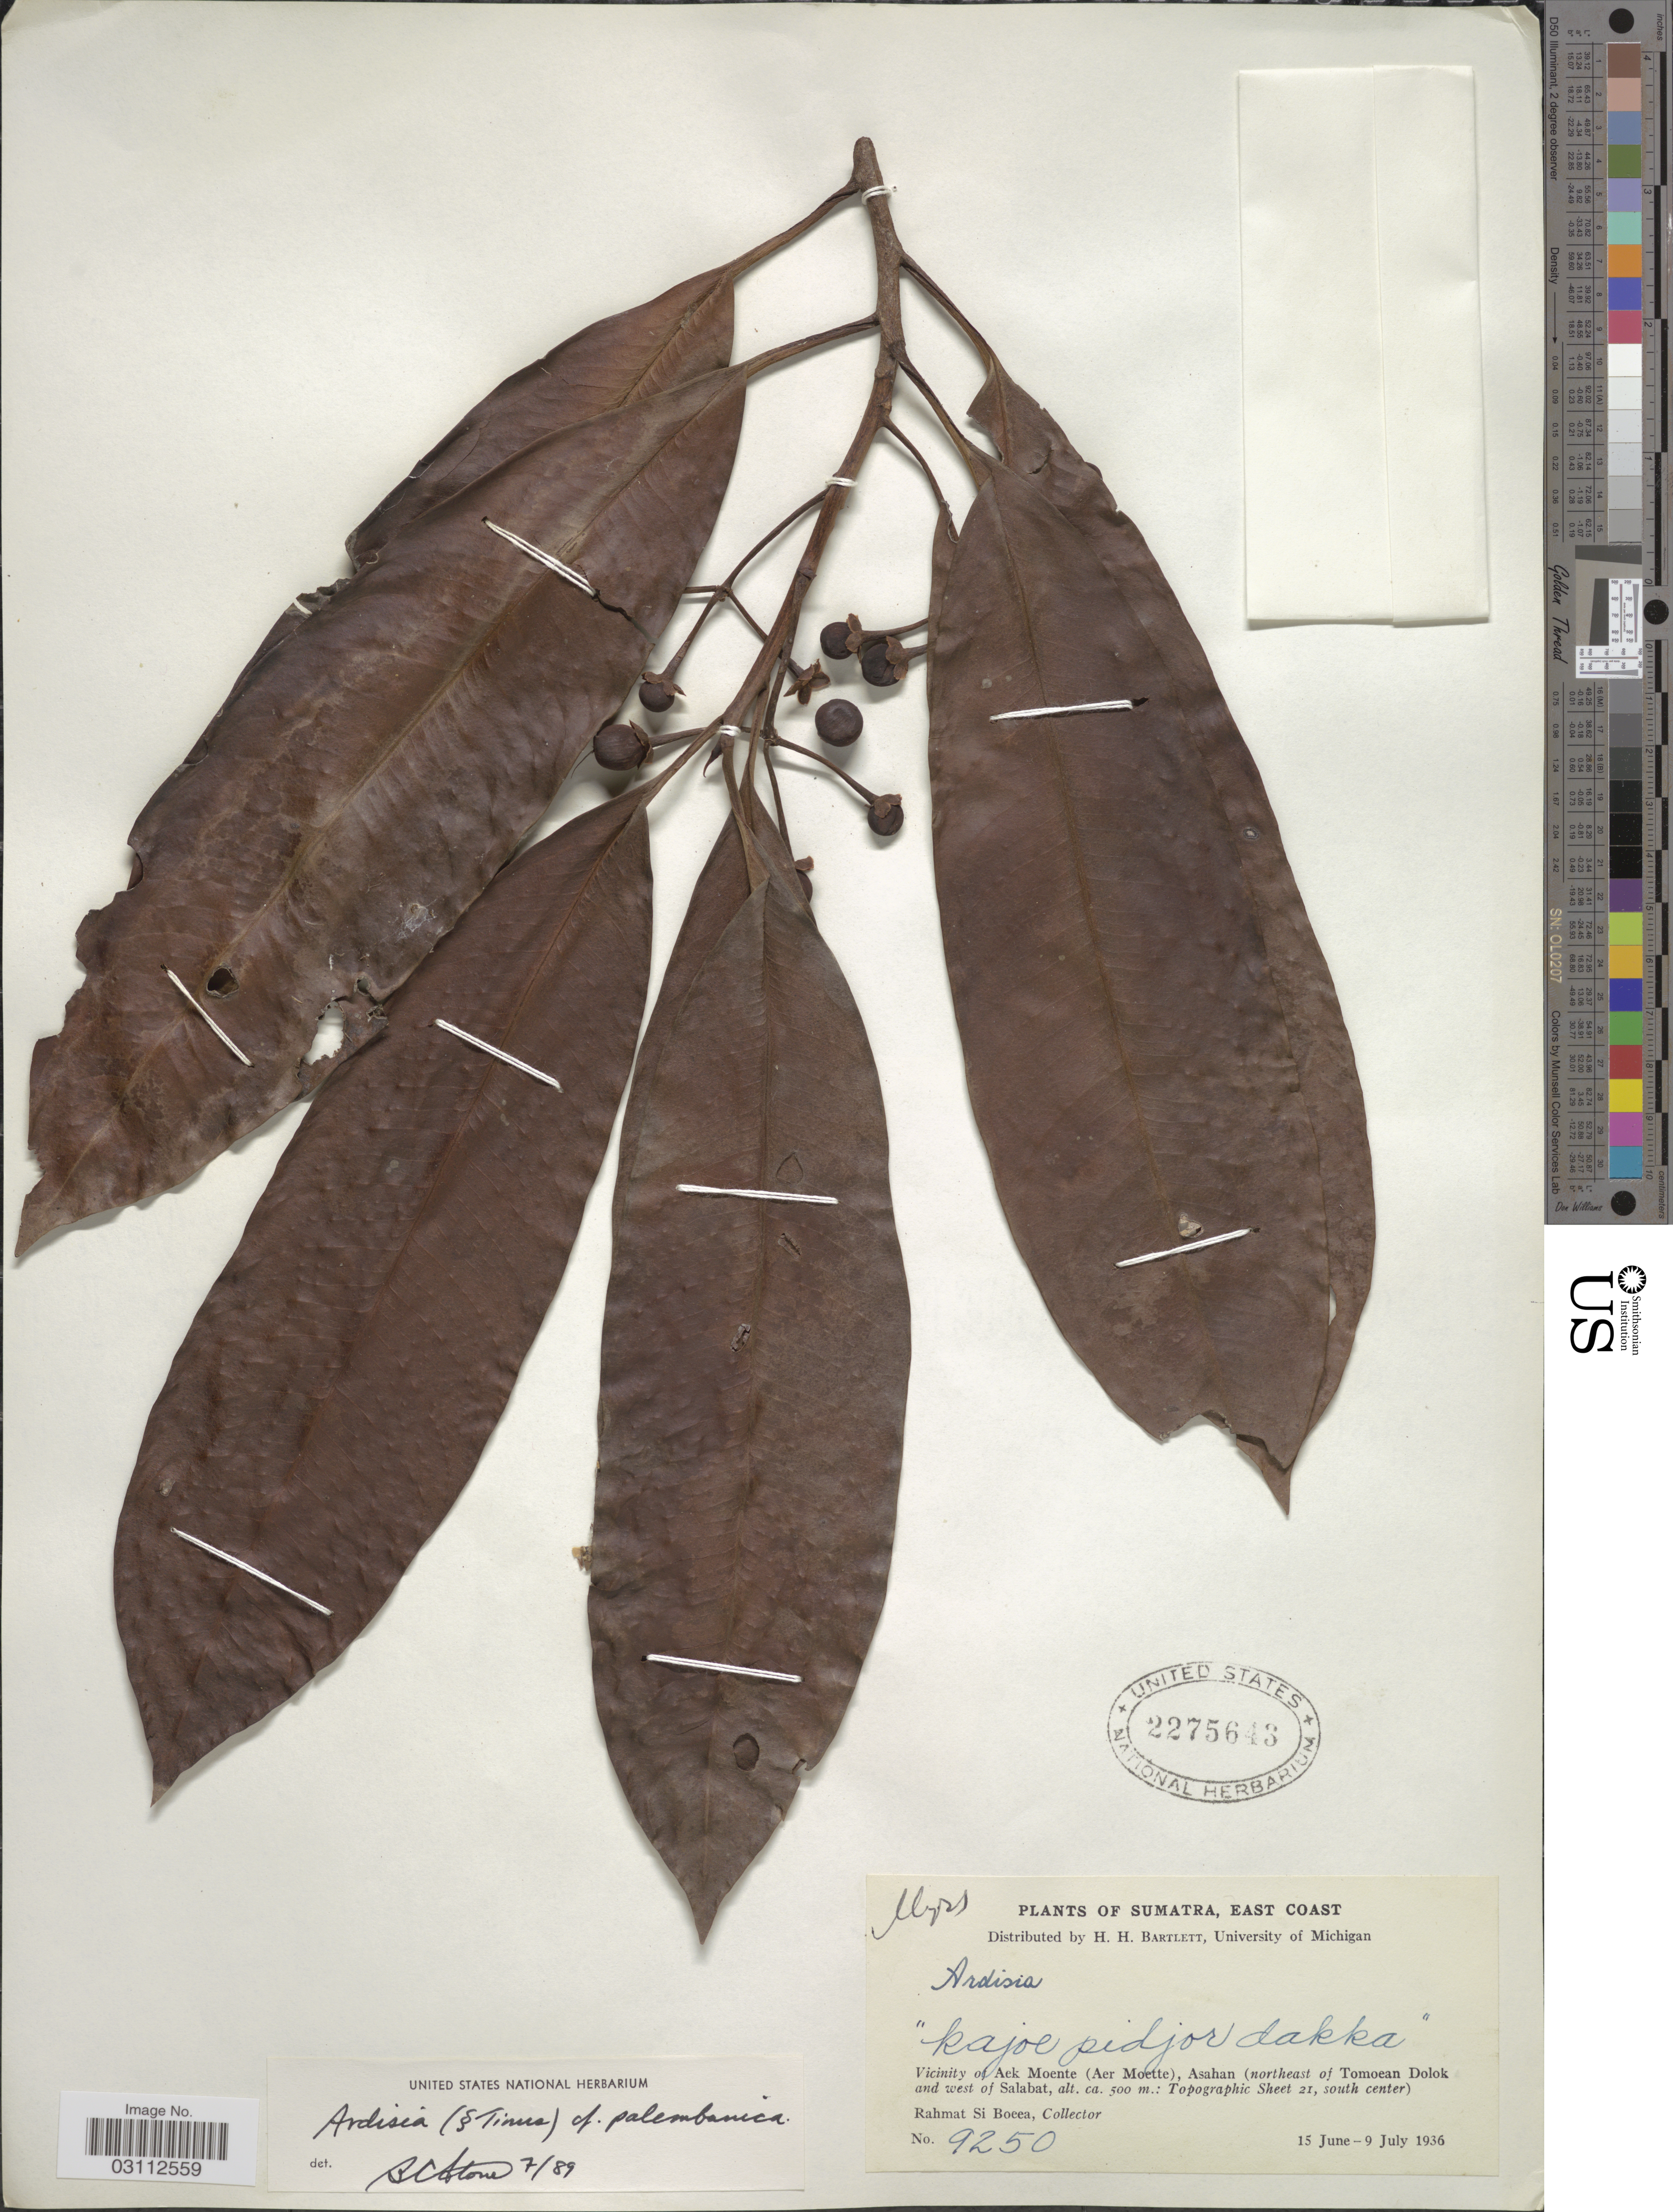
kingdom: Plantae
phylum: Tracheophyta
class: Magnoliopsida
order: Ericales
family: Primulaceae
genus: Ardisia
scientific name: Ardisia sp.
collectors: Rahmat Si Boeea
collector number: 9250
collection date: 1936-06-15/1936-07-09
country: Indonesia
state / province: Sumatra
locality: East Coast. Vicinity of Aek Moente (Aer Moette), Asahan (northeast of Tomoean Dolok and west of Salabat: Topographic Sheet 21, south center).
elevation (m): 500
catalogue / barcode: US 2275643